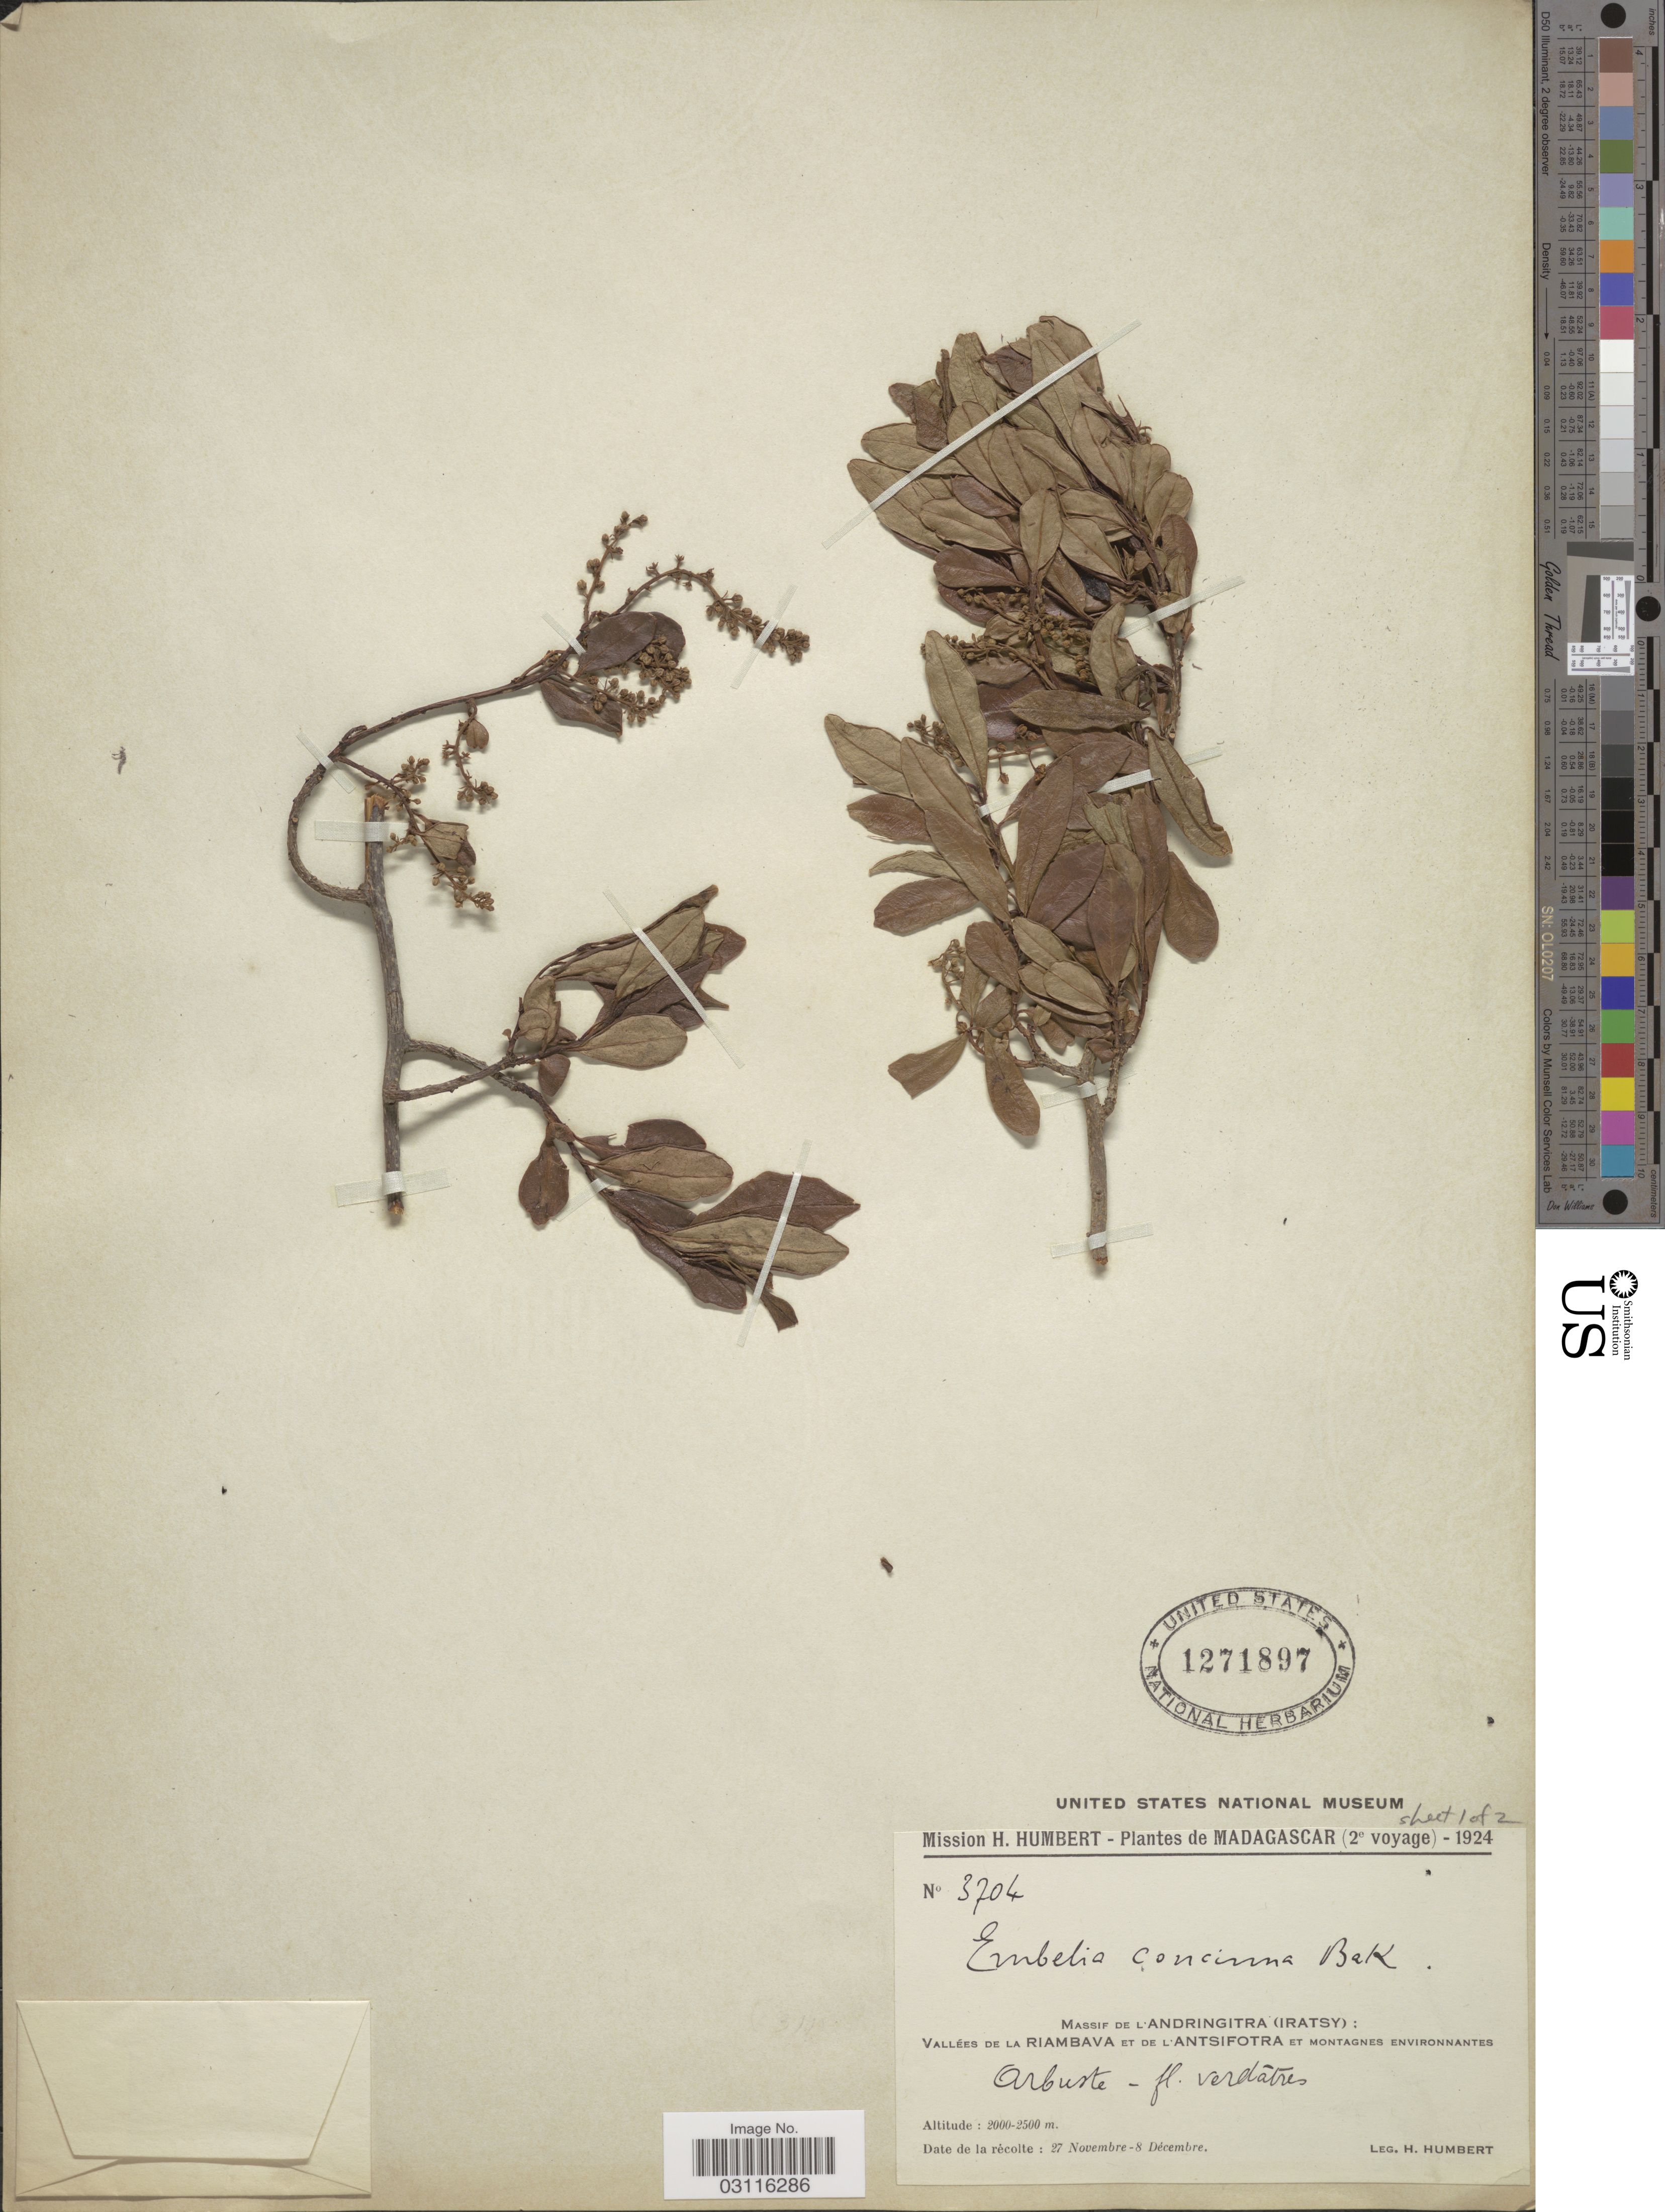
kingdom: Plantae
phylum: Tracheophyta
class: Magnoliopsida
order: Ericales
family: Primulaceae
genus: Embelia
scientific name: Embelia concinna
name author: Baker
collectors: H. Humbert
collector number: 3704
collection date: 1924-11-27/1924-12-08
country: Madagascar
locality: Massif de l'Andringitra (Iratsy): Vallées de la Riambava et de l'Antsifotra et montagnes environnantes.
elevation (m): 2000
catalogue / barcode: US 1271897